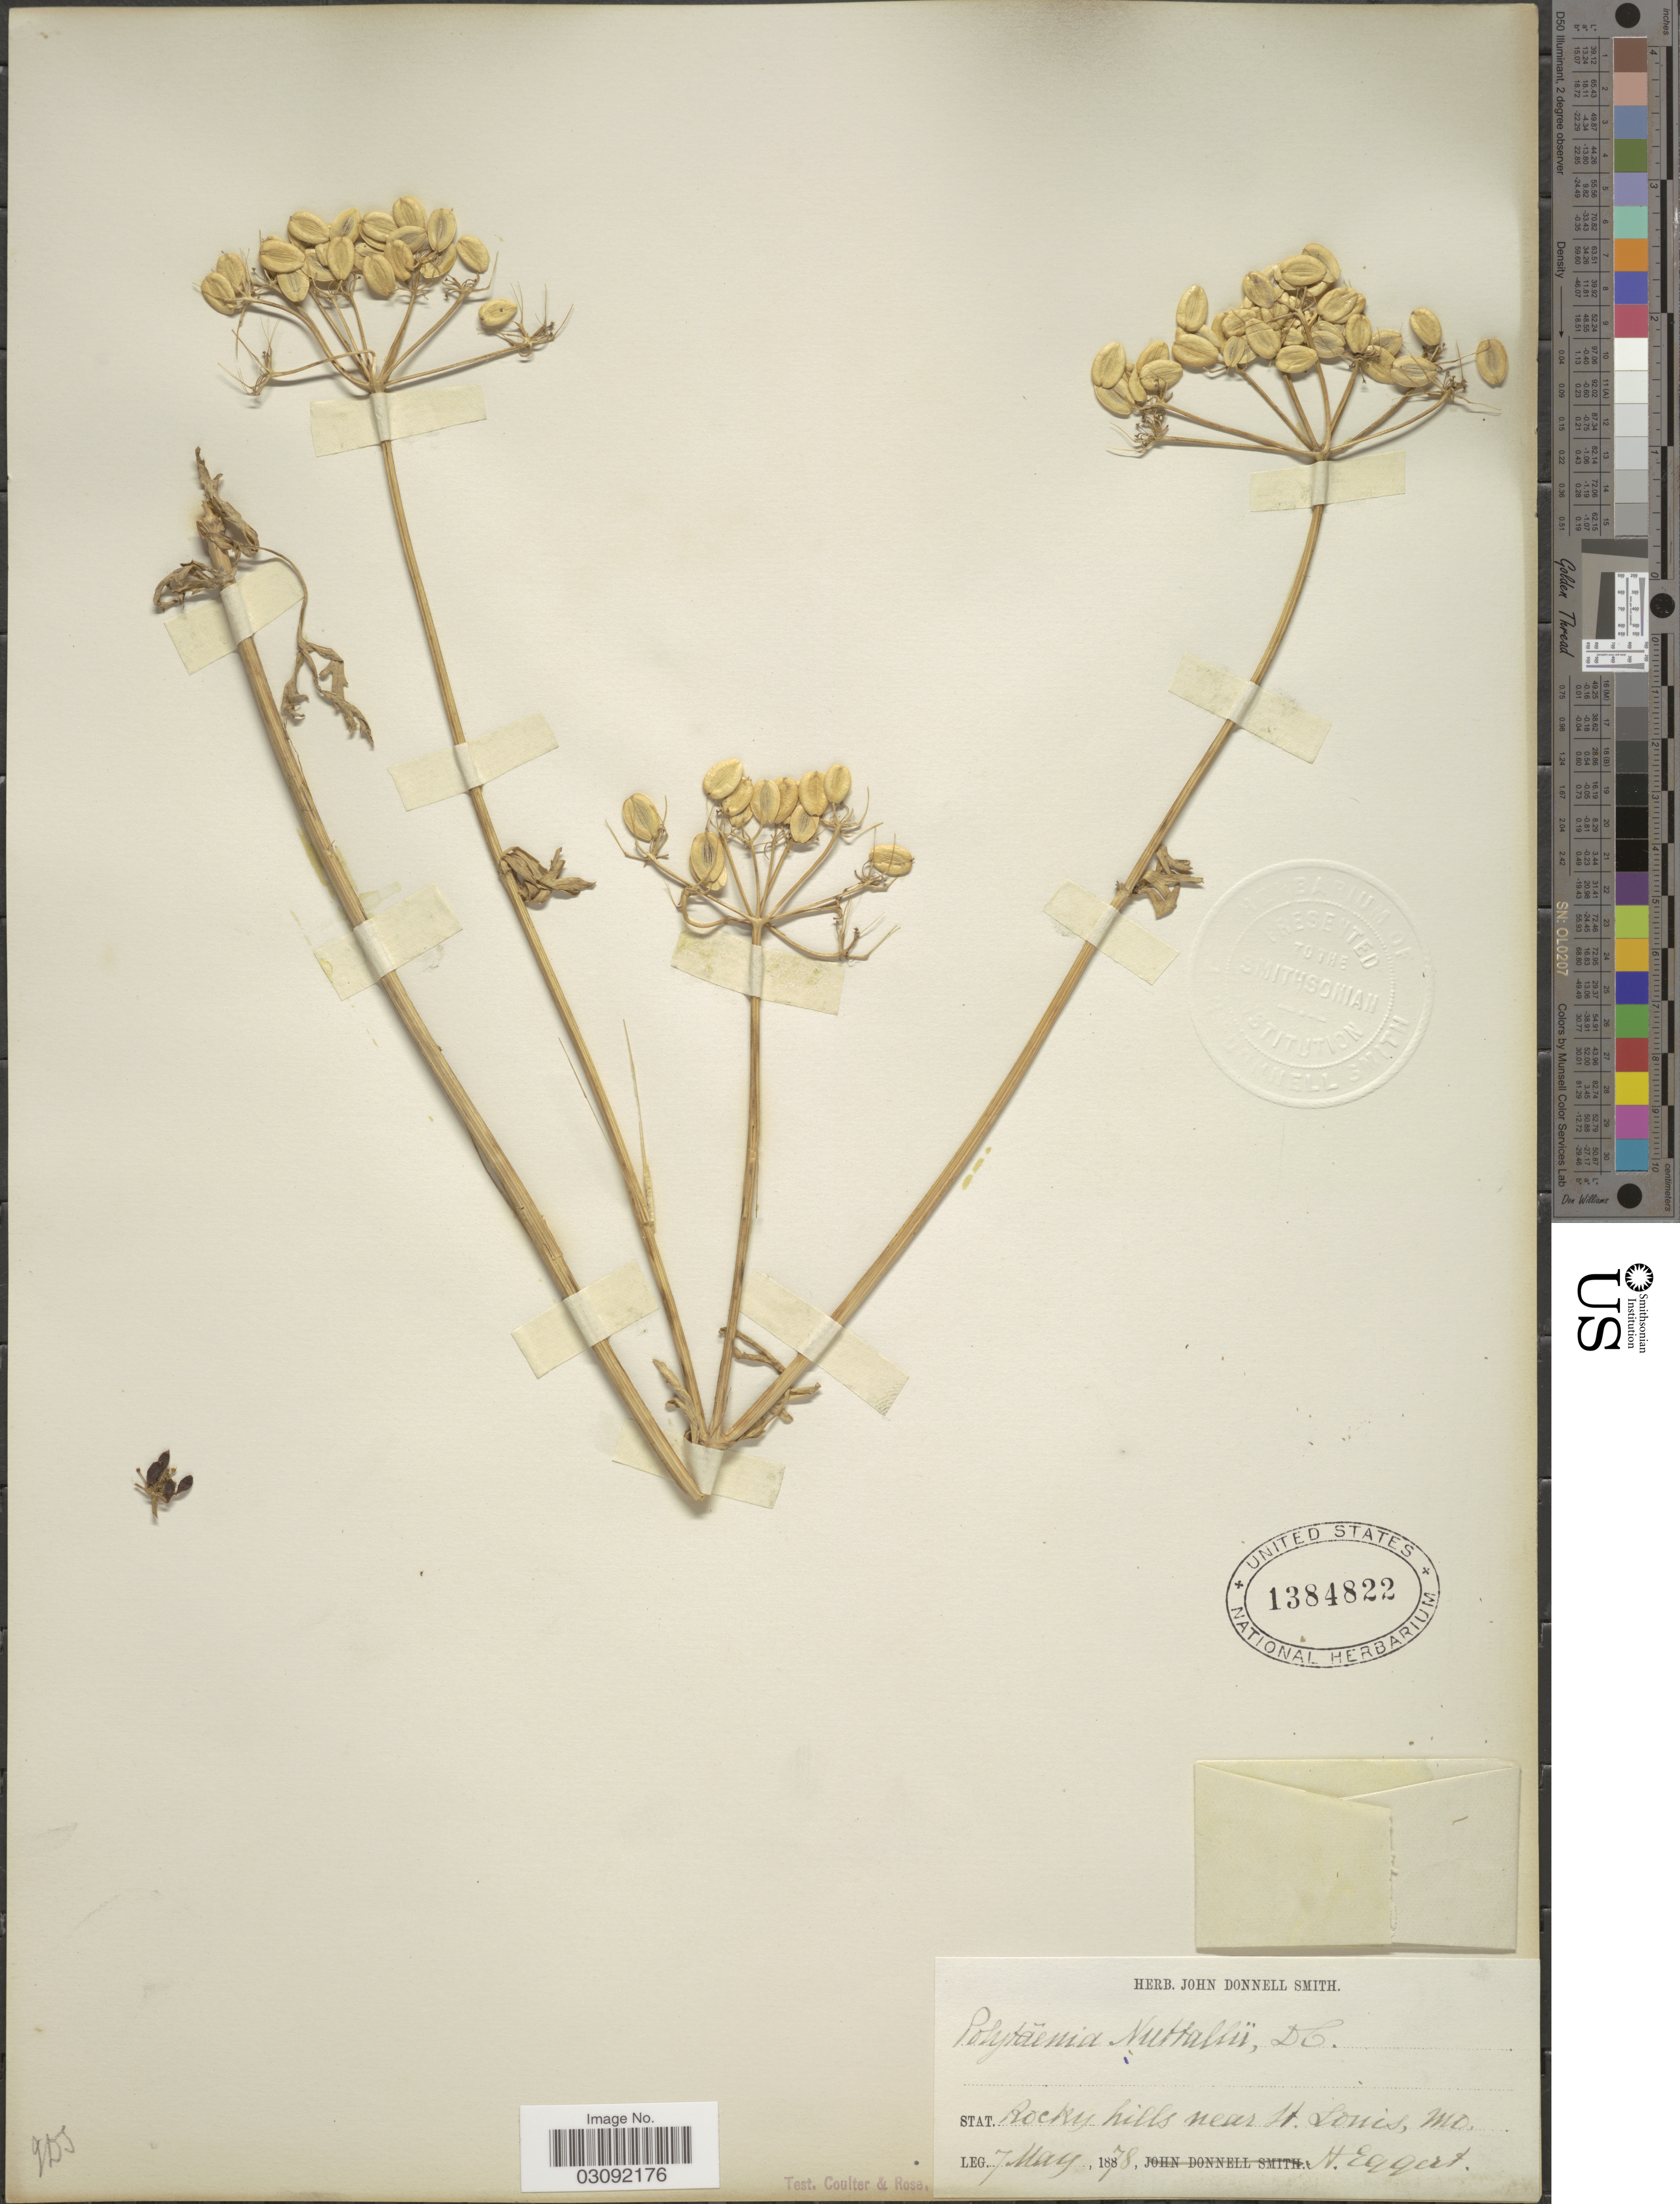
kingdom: Plantae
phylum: Tracheophyta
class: Magnoliopsida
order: Apiales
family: Apiaceae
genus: Polytaenia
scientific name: Polytaenia nuttallii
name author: DC.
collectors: H. Eggert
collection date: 1878-05-07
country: United States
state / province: Missouri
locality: Rocky hills near St. Louis, Mo.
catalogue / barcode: US 1384822